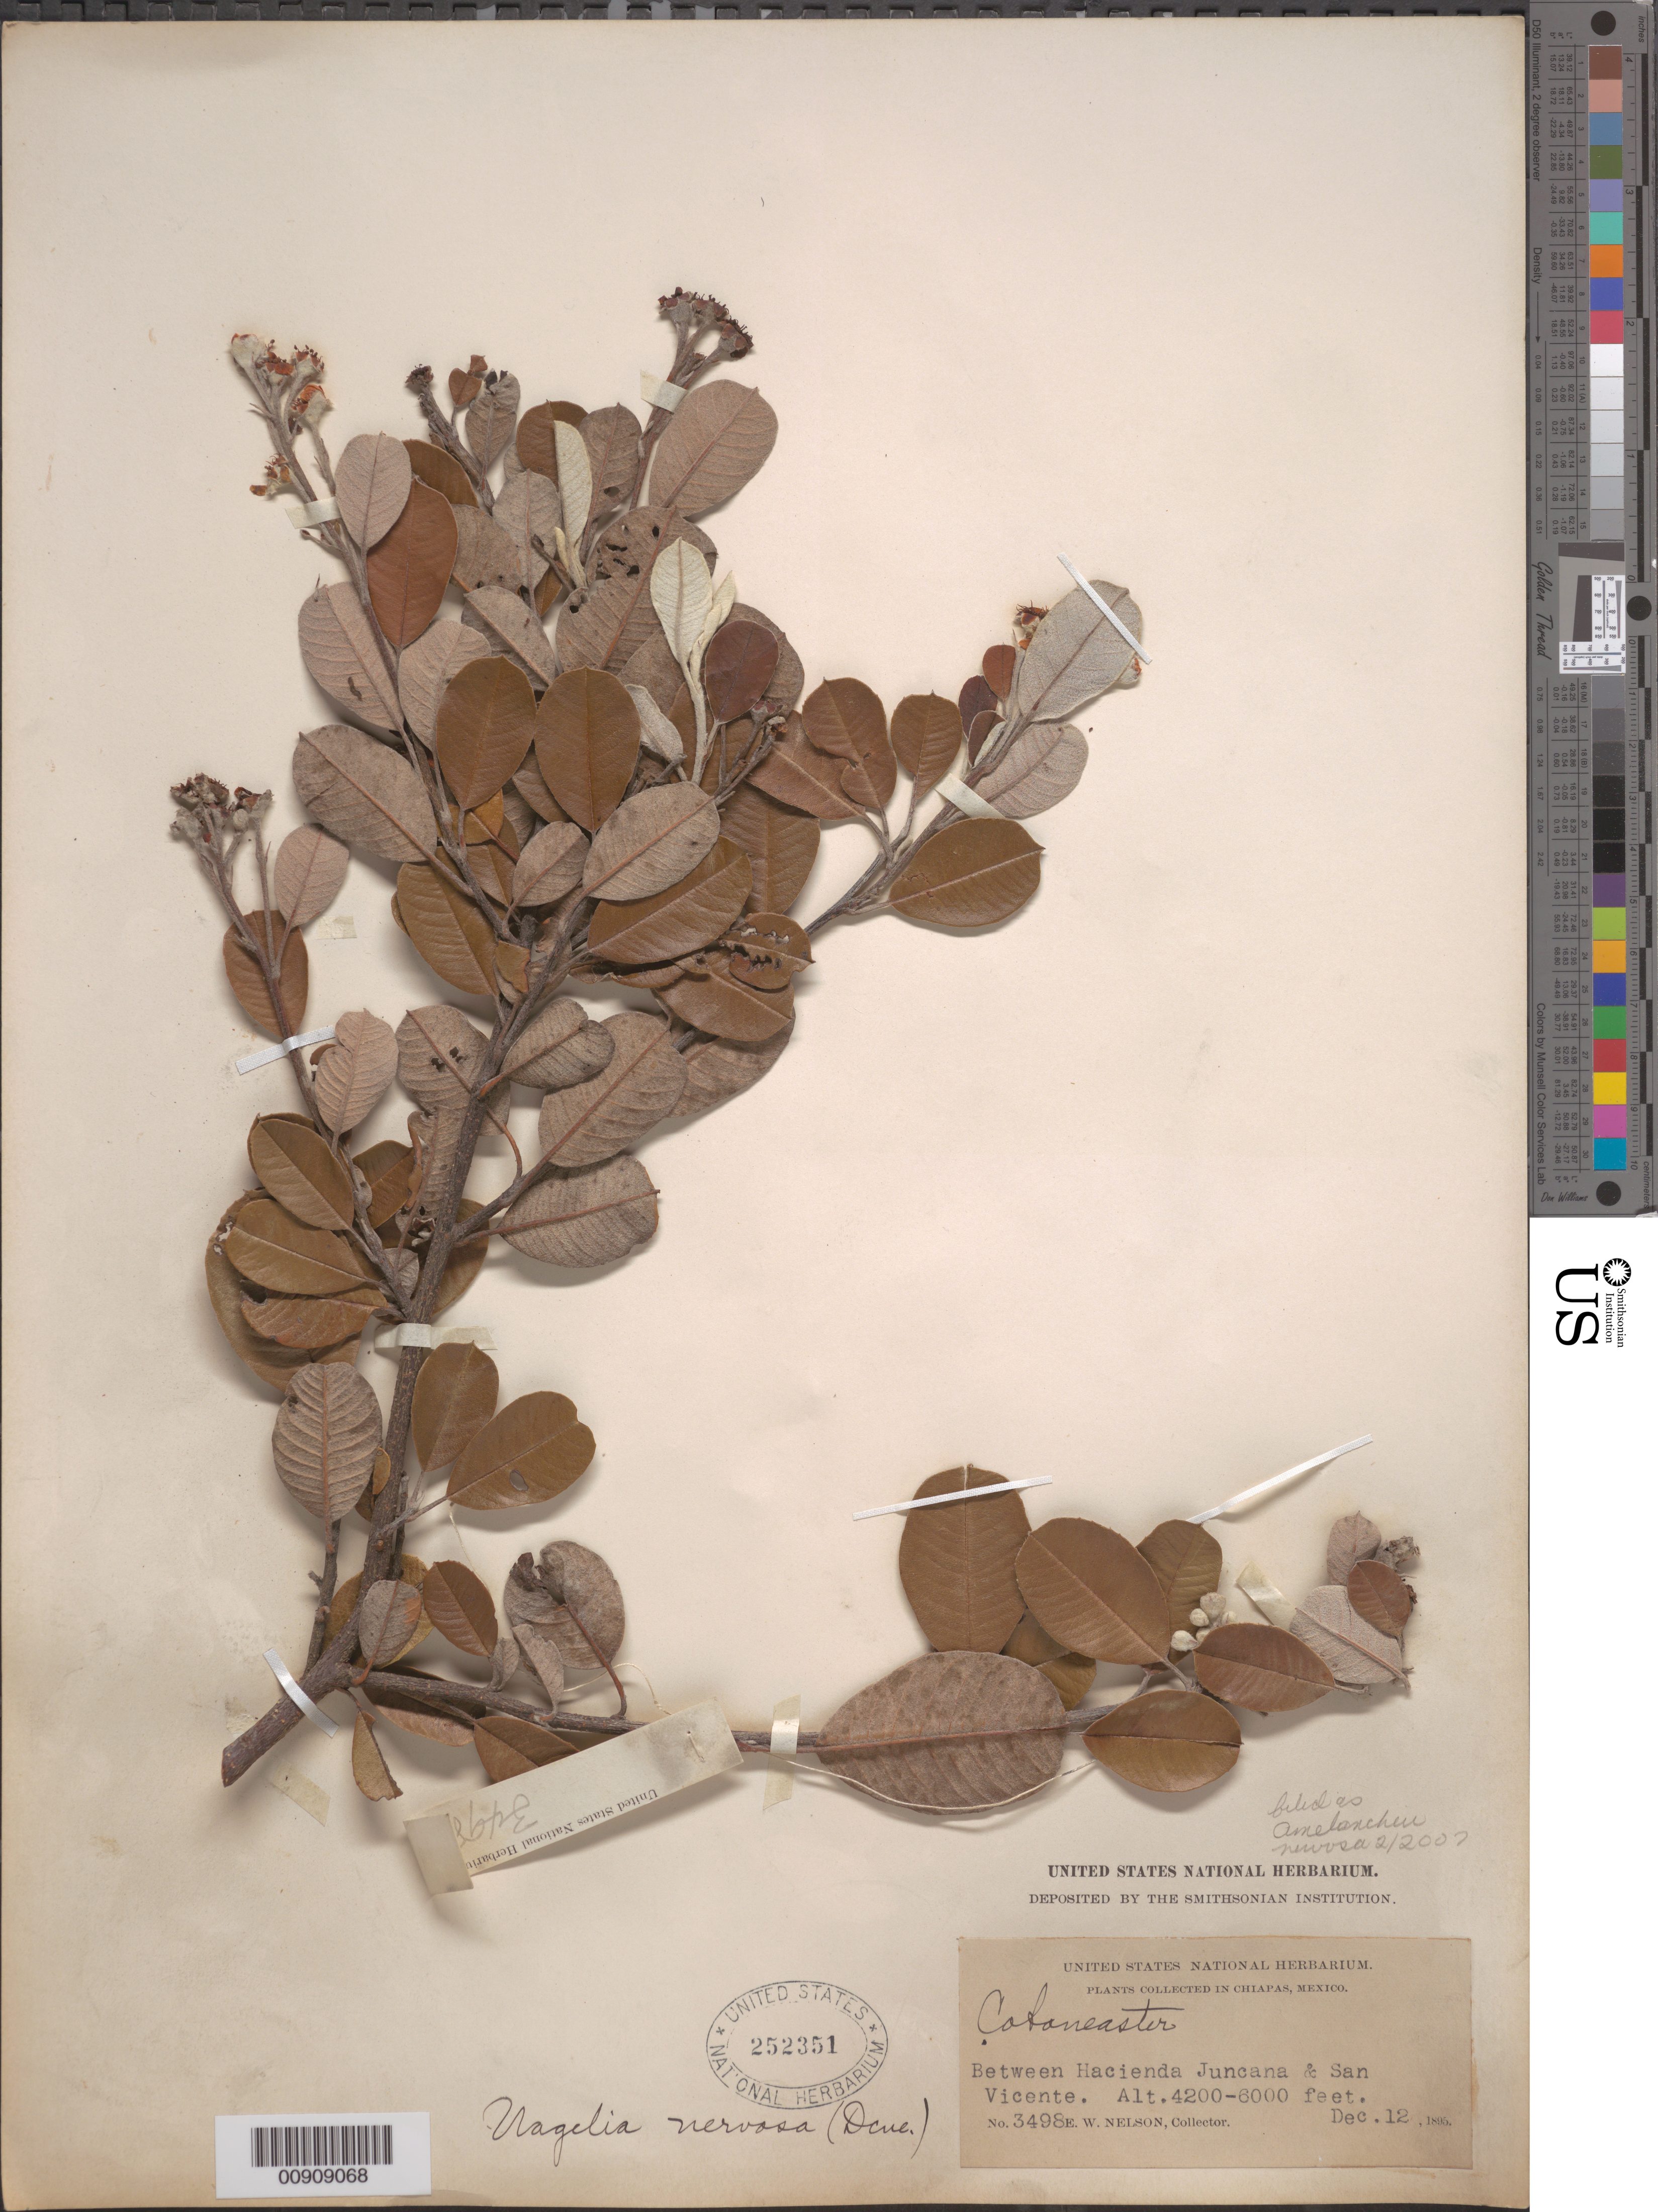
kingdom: Plantae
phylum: Tracheophyta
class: Magnoliopsida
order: Rosales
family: Rosaceae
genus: Malacomeles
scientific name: Malacomeles nervosa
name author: (Decne.) G.N. Jones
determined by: Strong, Mark T., (BOT), Smithsonian Institution - National Museum of Natural History (UNITED STATES)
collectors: E. W. Nelson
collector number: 3498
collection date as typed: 12 Dec 1895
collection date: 1895-12-12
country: Mexico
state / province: Chiapas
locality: Between Hacienda Juncana & San Vicente, Chiapas.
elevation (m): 1280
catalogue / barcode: US 252351